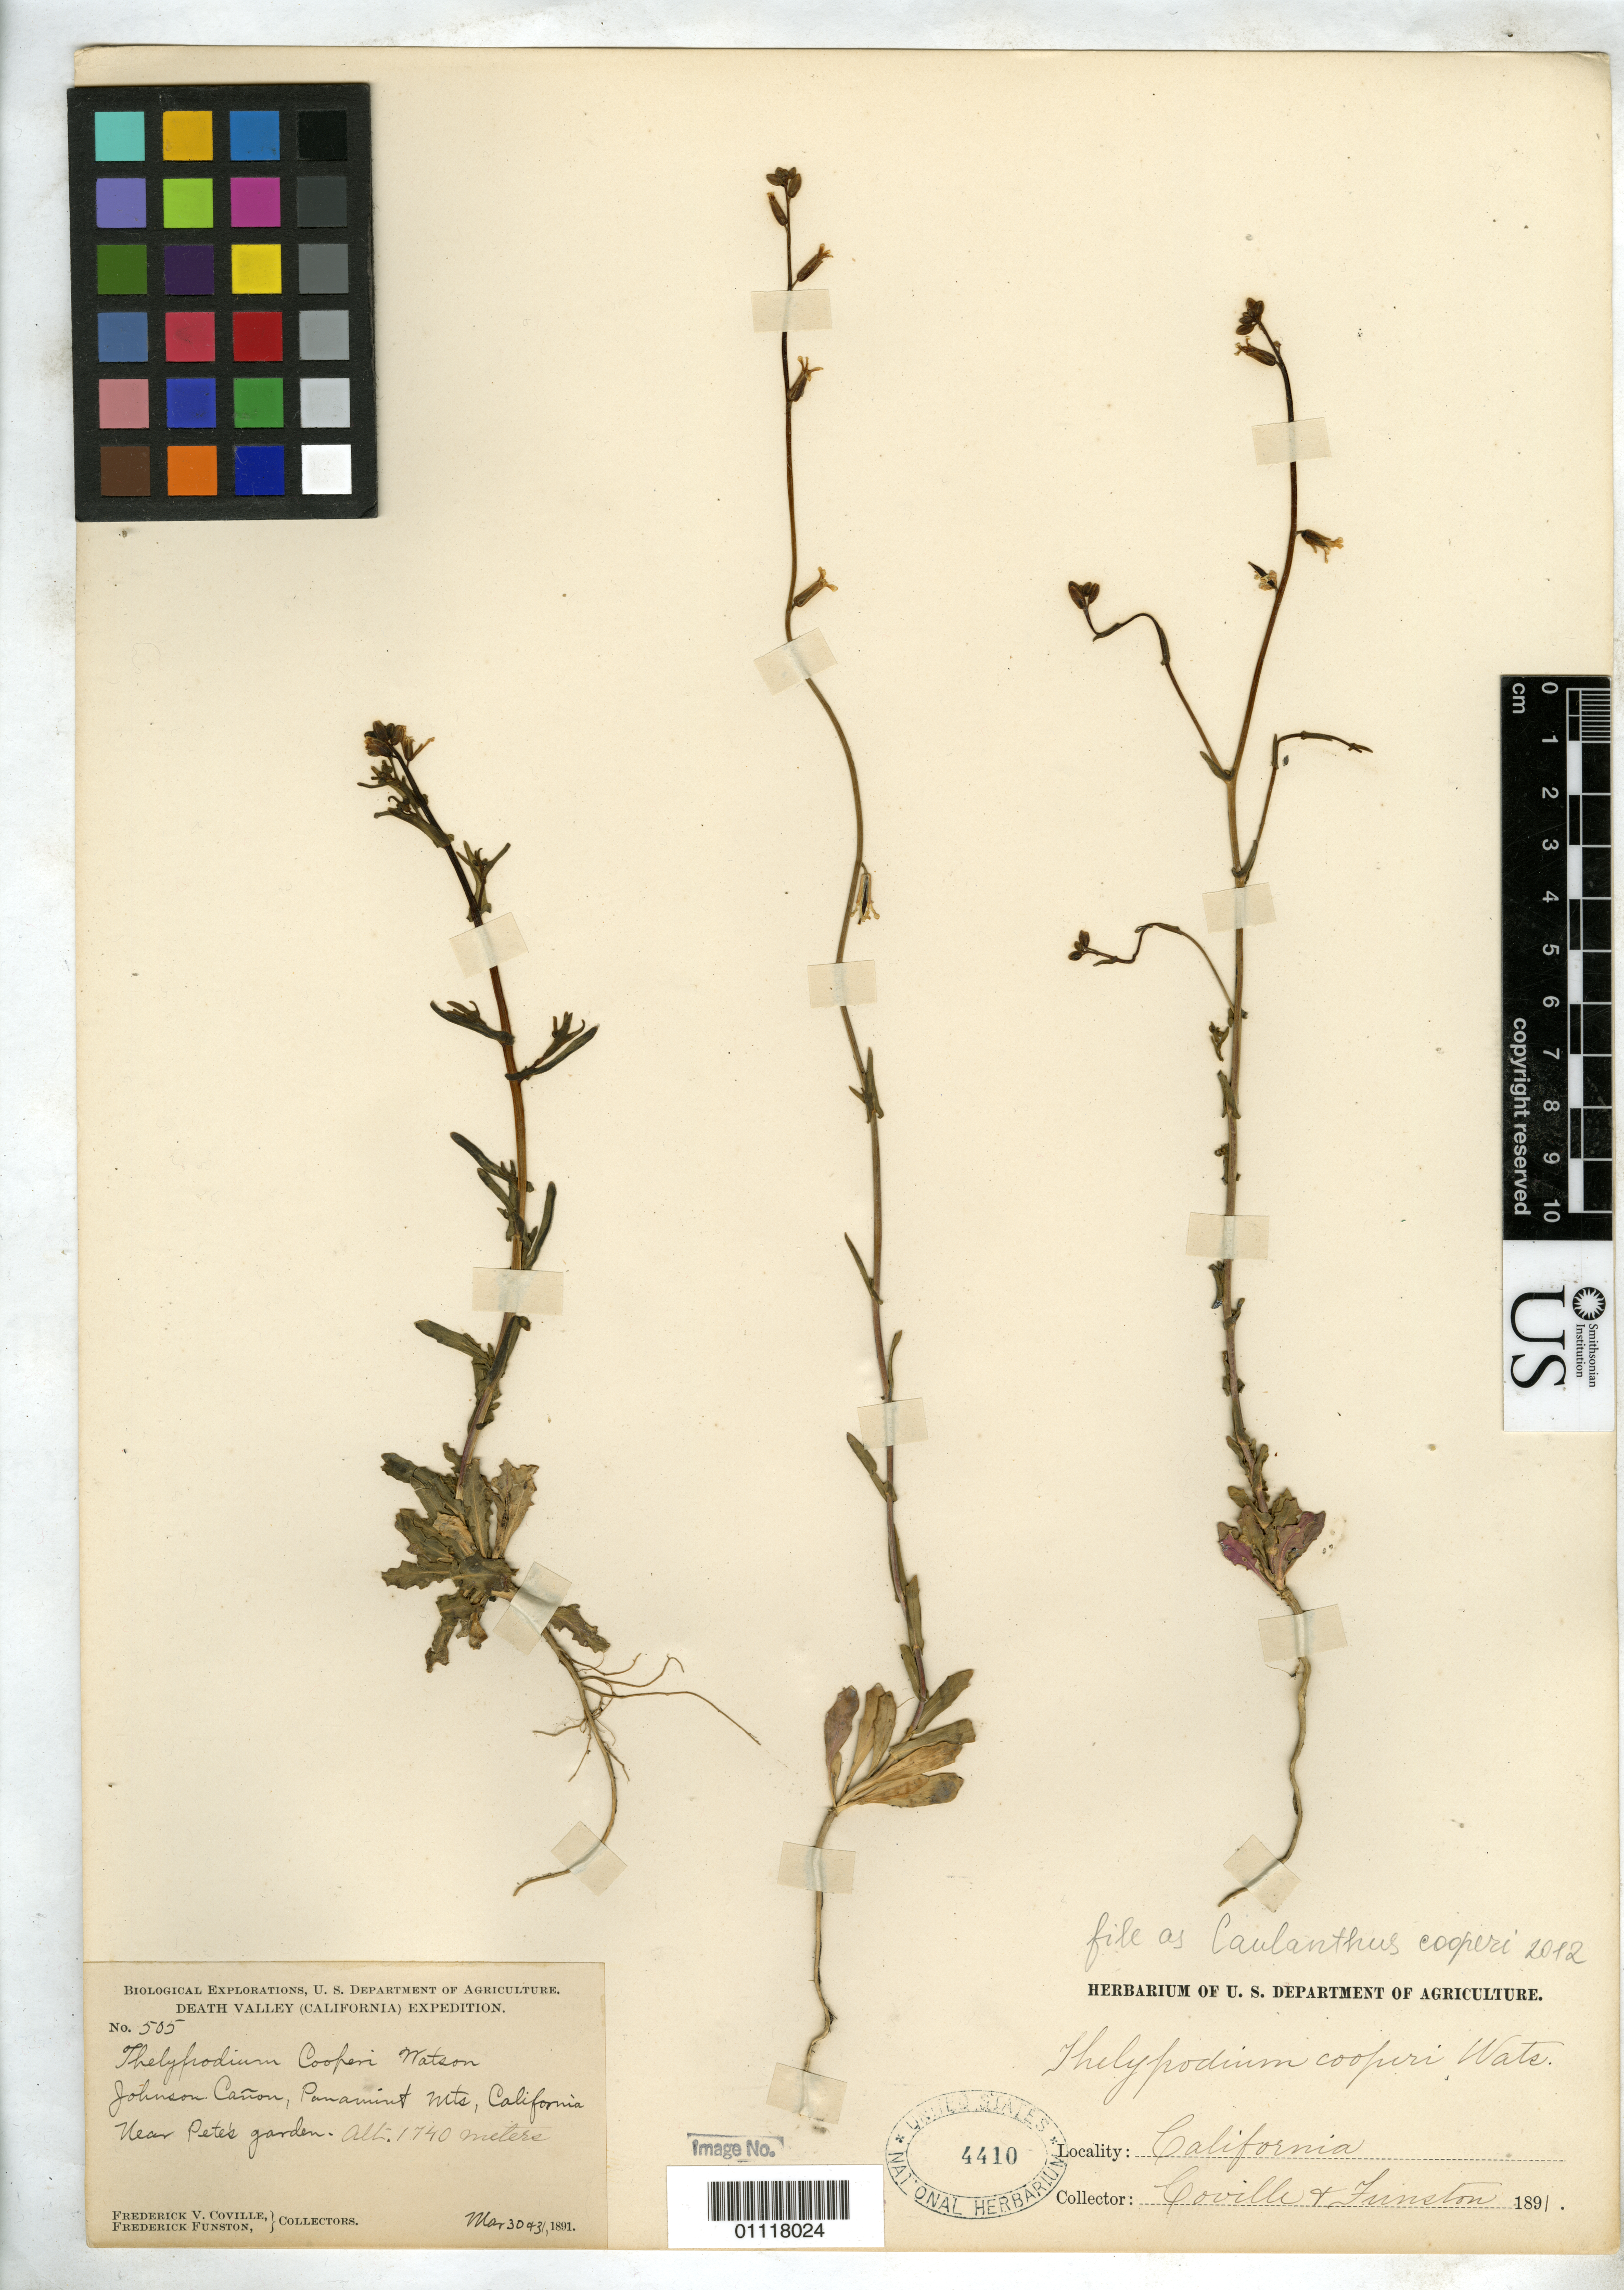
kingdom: Plantae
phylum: Tracheophyta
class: Magnoliopsida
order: Brassicales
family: Brassicaceae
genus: Thelypodium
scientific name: Thelypodium cooperi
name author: S. Watson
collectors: F. V. Coville & F. Funston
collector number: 505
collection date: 1891-03-30/1891-03-31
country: United States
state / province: California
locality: Johnson Canyon, Panamint Mts, near Peter's garden.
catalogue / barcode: US 4410